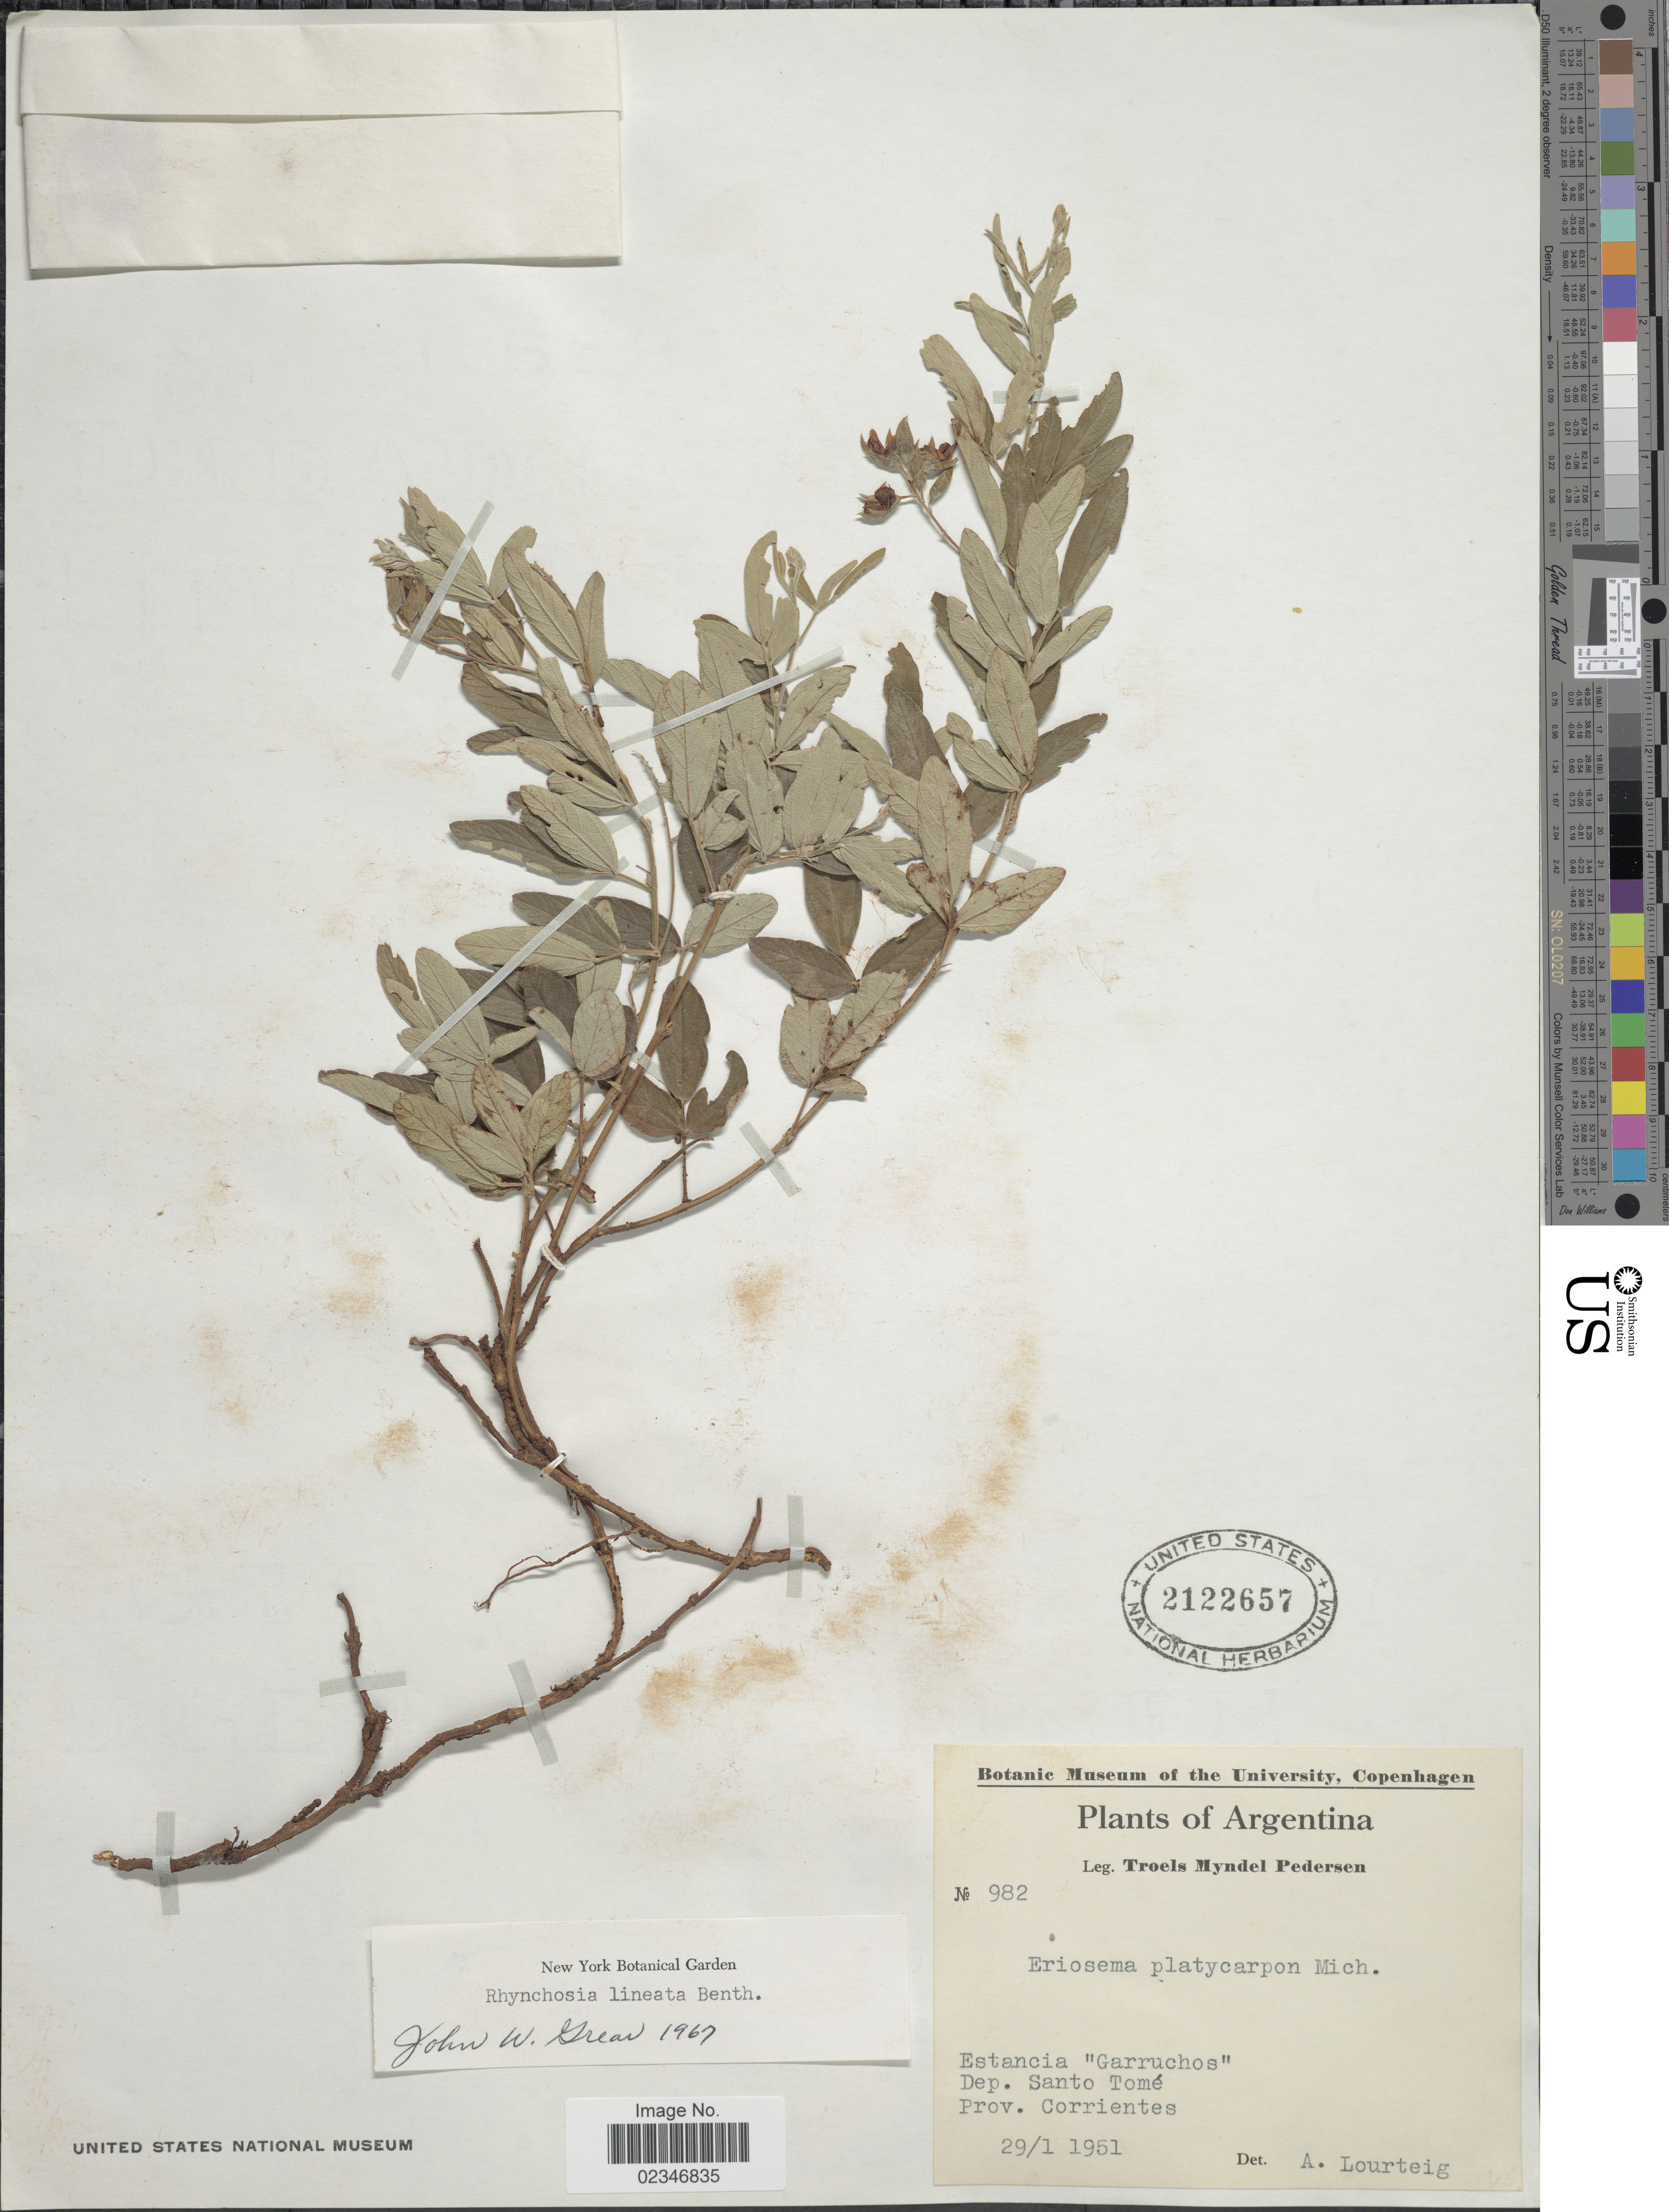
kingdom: Plantae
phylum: Tracheophyta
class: Magnoliopsida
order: Fabales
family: Fabaceae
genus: Rhynchosia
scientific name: Rhynchosia lineata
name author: Benth.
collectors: T. Pederson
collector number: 982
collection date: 1951-01-29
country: Argentina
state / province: Corrientes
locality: Estancia Garruchos, Dep. Santo Tome, Prov. Corrientes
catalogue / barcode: US 2122657